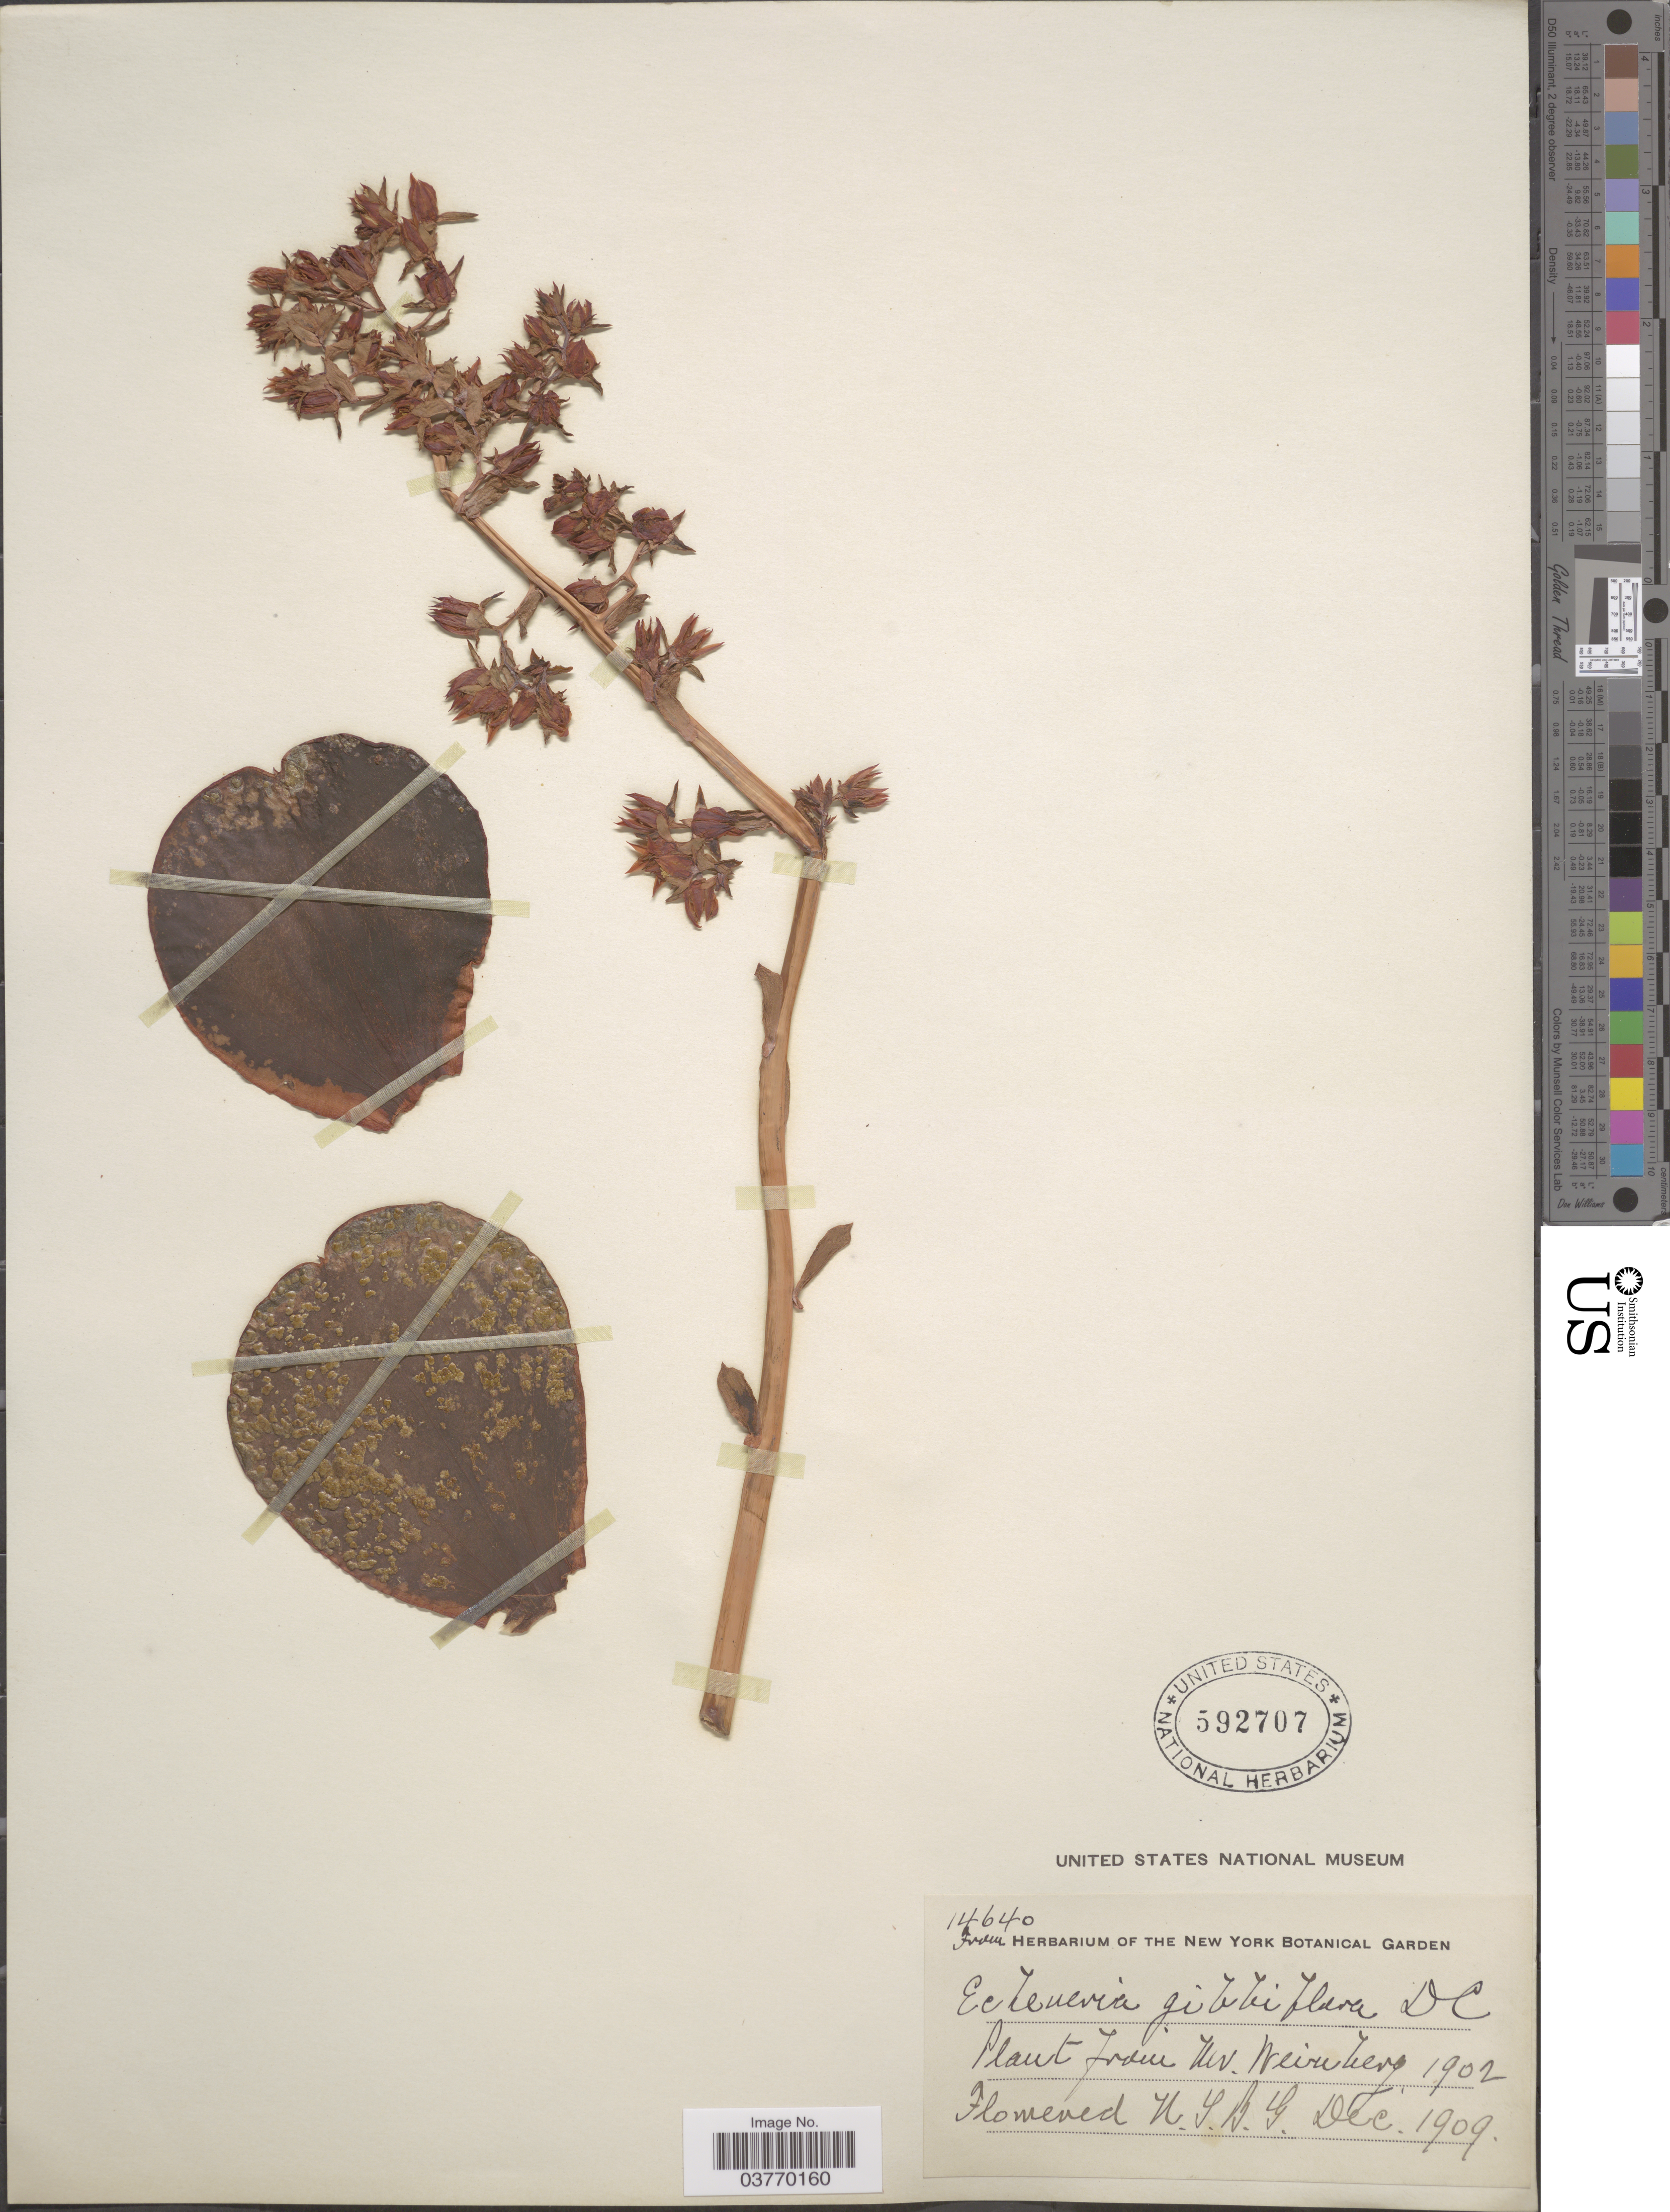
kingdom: Plantae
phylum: Tracheophyta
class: Magnoliopsida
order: Saxifragales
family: Crassulaceae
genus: Echeveria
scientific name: Echeveria gibbiflora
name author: DC.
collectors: New York Botanical Garden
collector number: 14640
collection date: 1909-12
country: United States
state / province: New York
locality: N.Y.B.G.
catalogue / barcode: US 592707